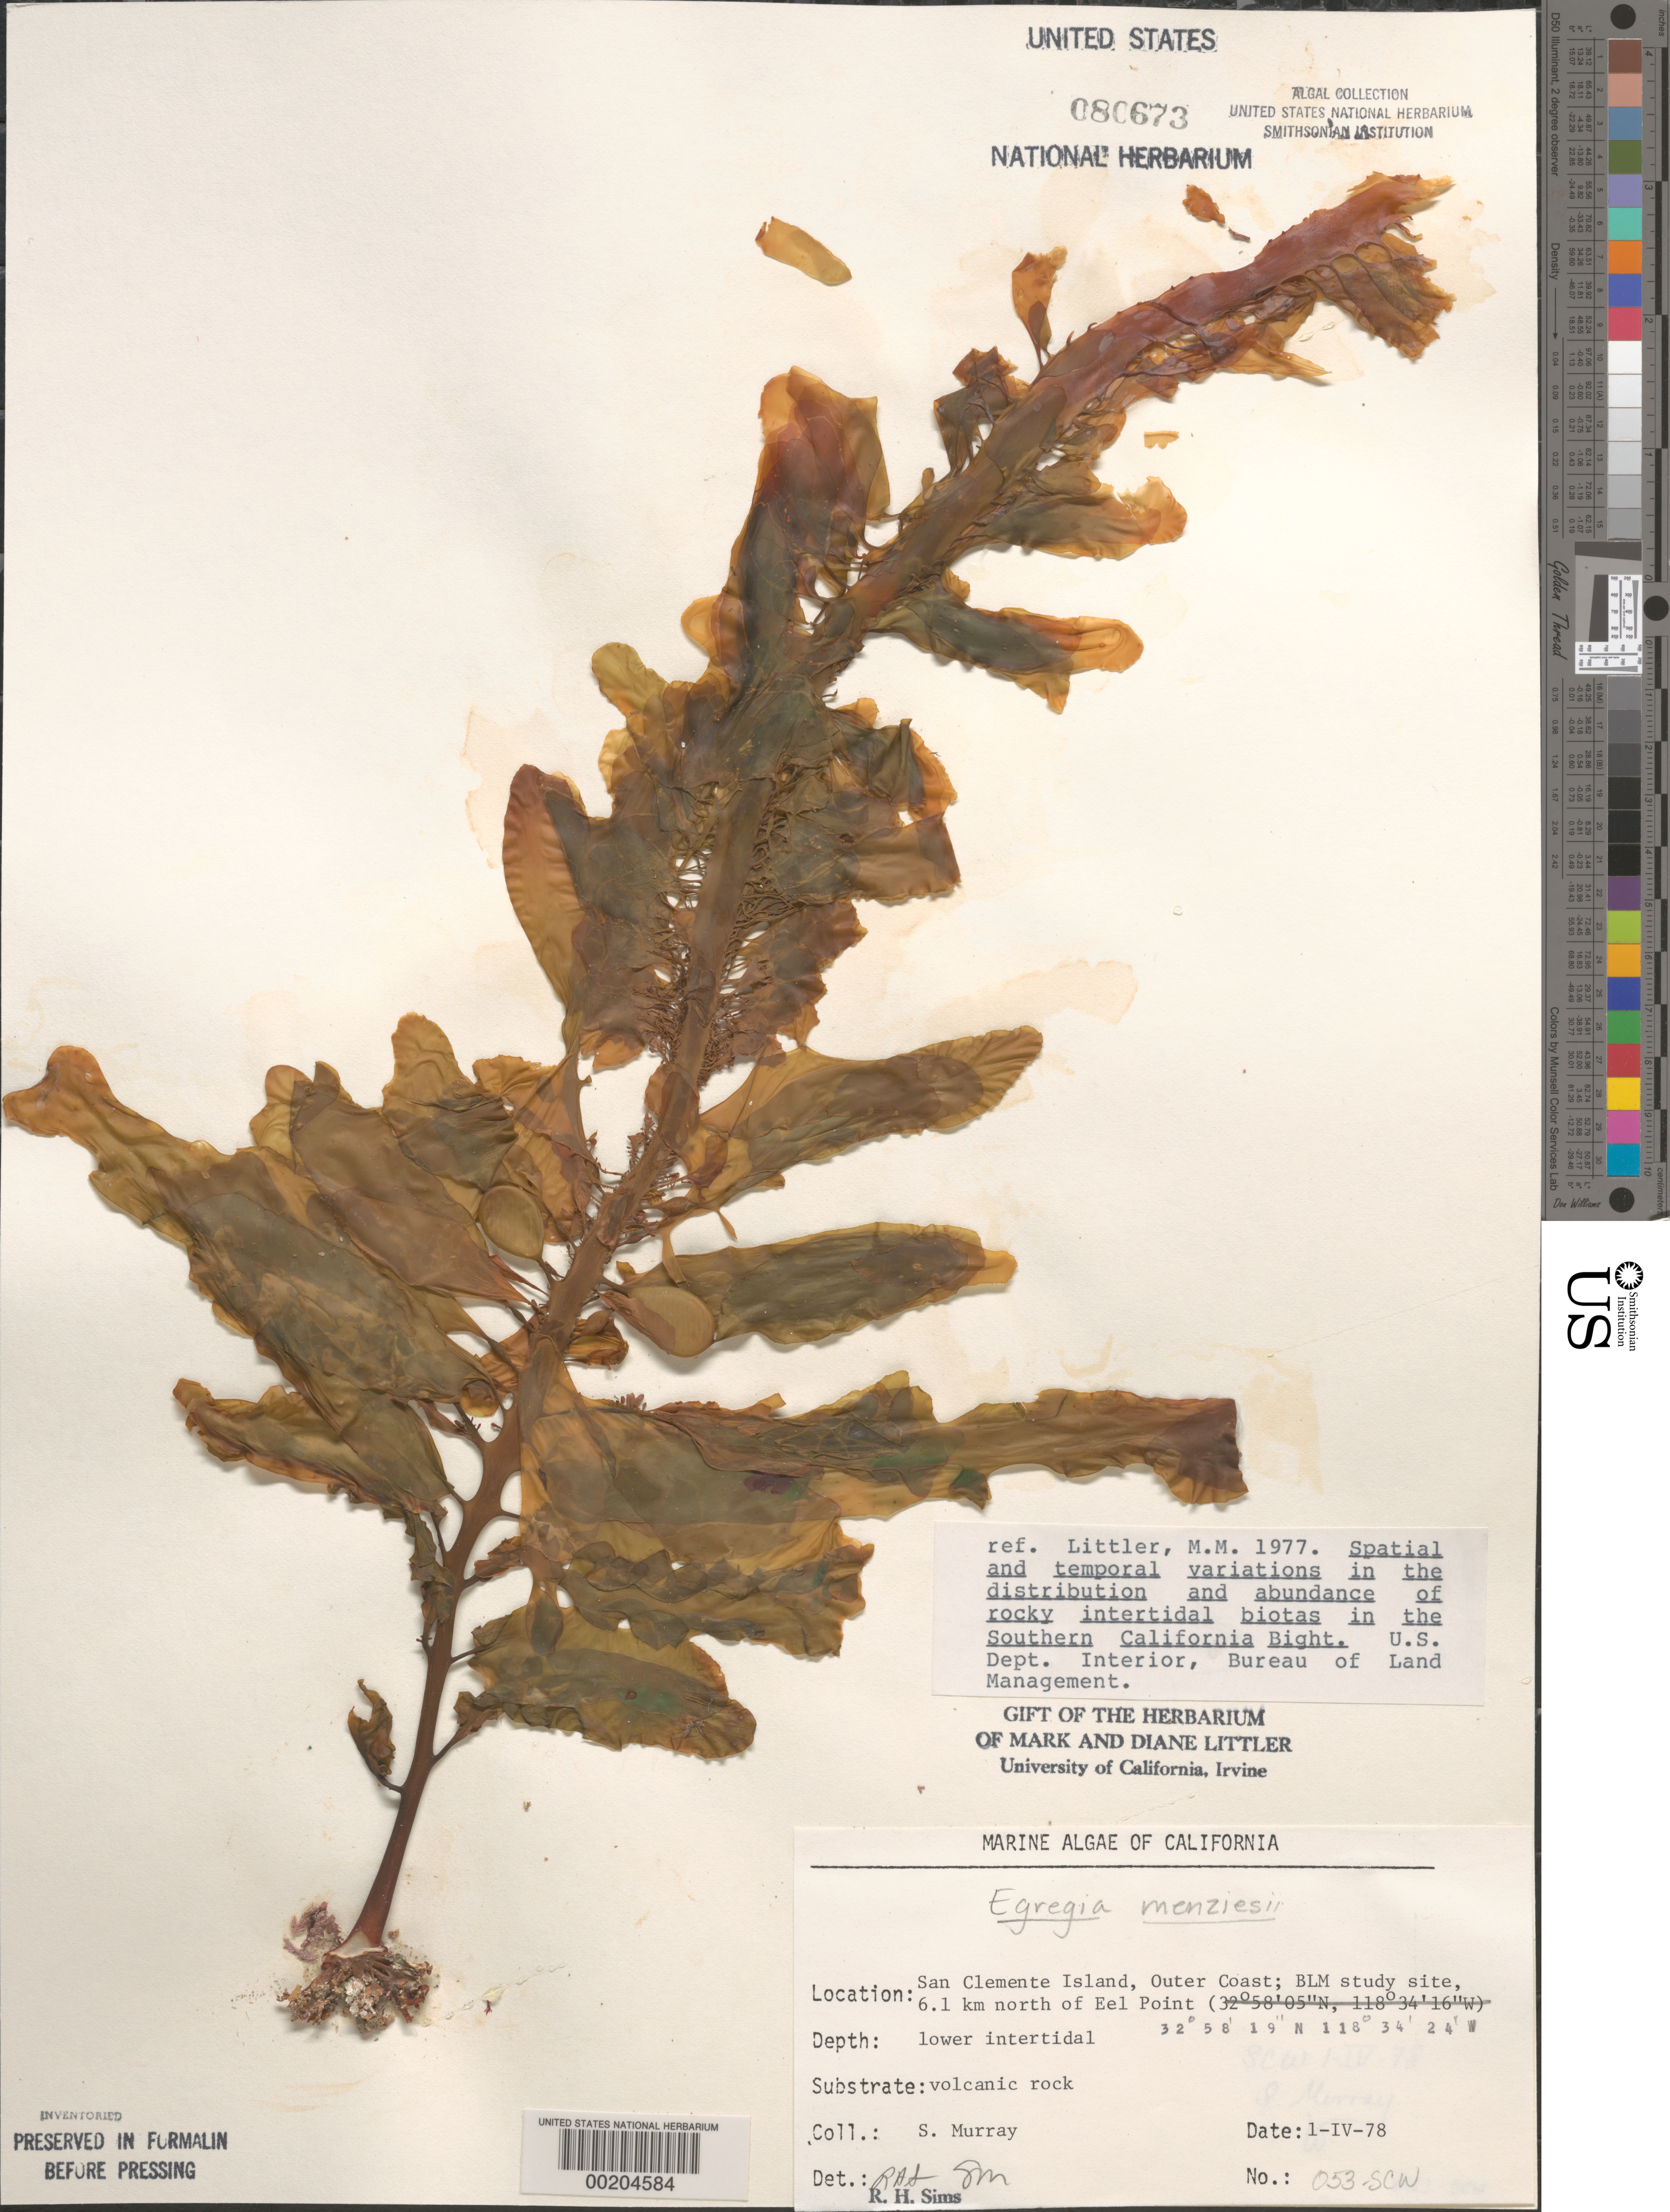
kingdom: Chromista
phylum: Ochrophyta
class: Phaeophyceae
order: Laminariales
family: Lessoniaceae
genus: Egregia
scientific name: Egregia menziesii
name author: (Turner) Aresch.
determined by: Sims, Robert H.; Murray, S. N.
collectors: S. N. Murray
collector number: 053-scw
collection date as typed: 01 Apr 1978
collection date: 1978-04-01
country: United States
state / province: California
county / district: Los Angeles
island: San Clemente Island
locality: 6.1 km north of Eel Point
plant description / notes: BLM-SOCALBIGHT Rocky Intertidal Survey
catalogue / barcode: US 80673